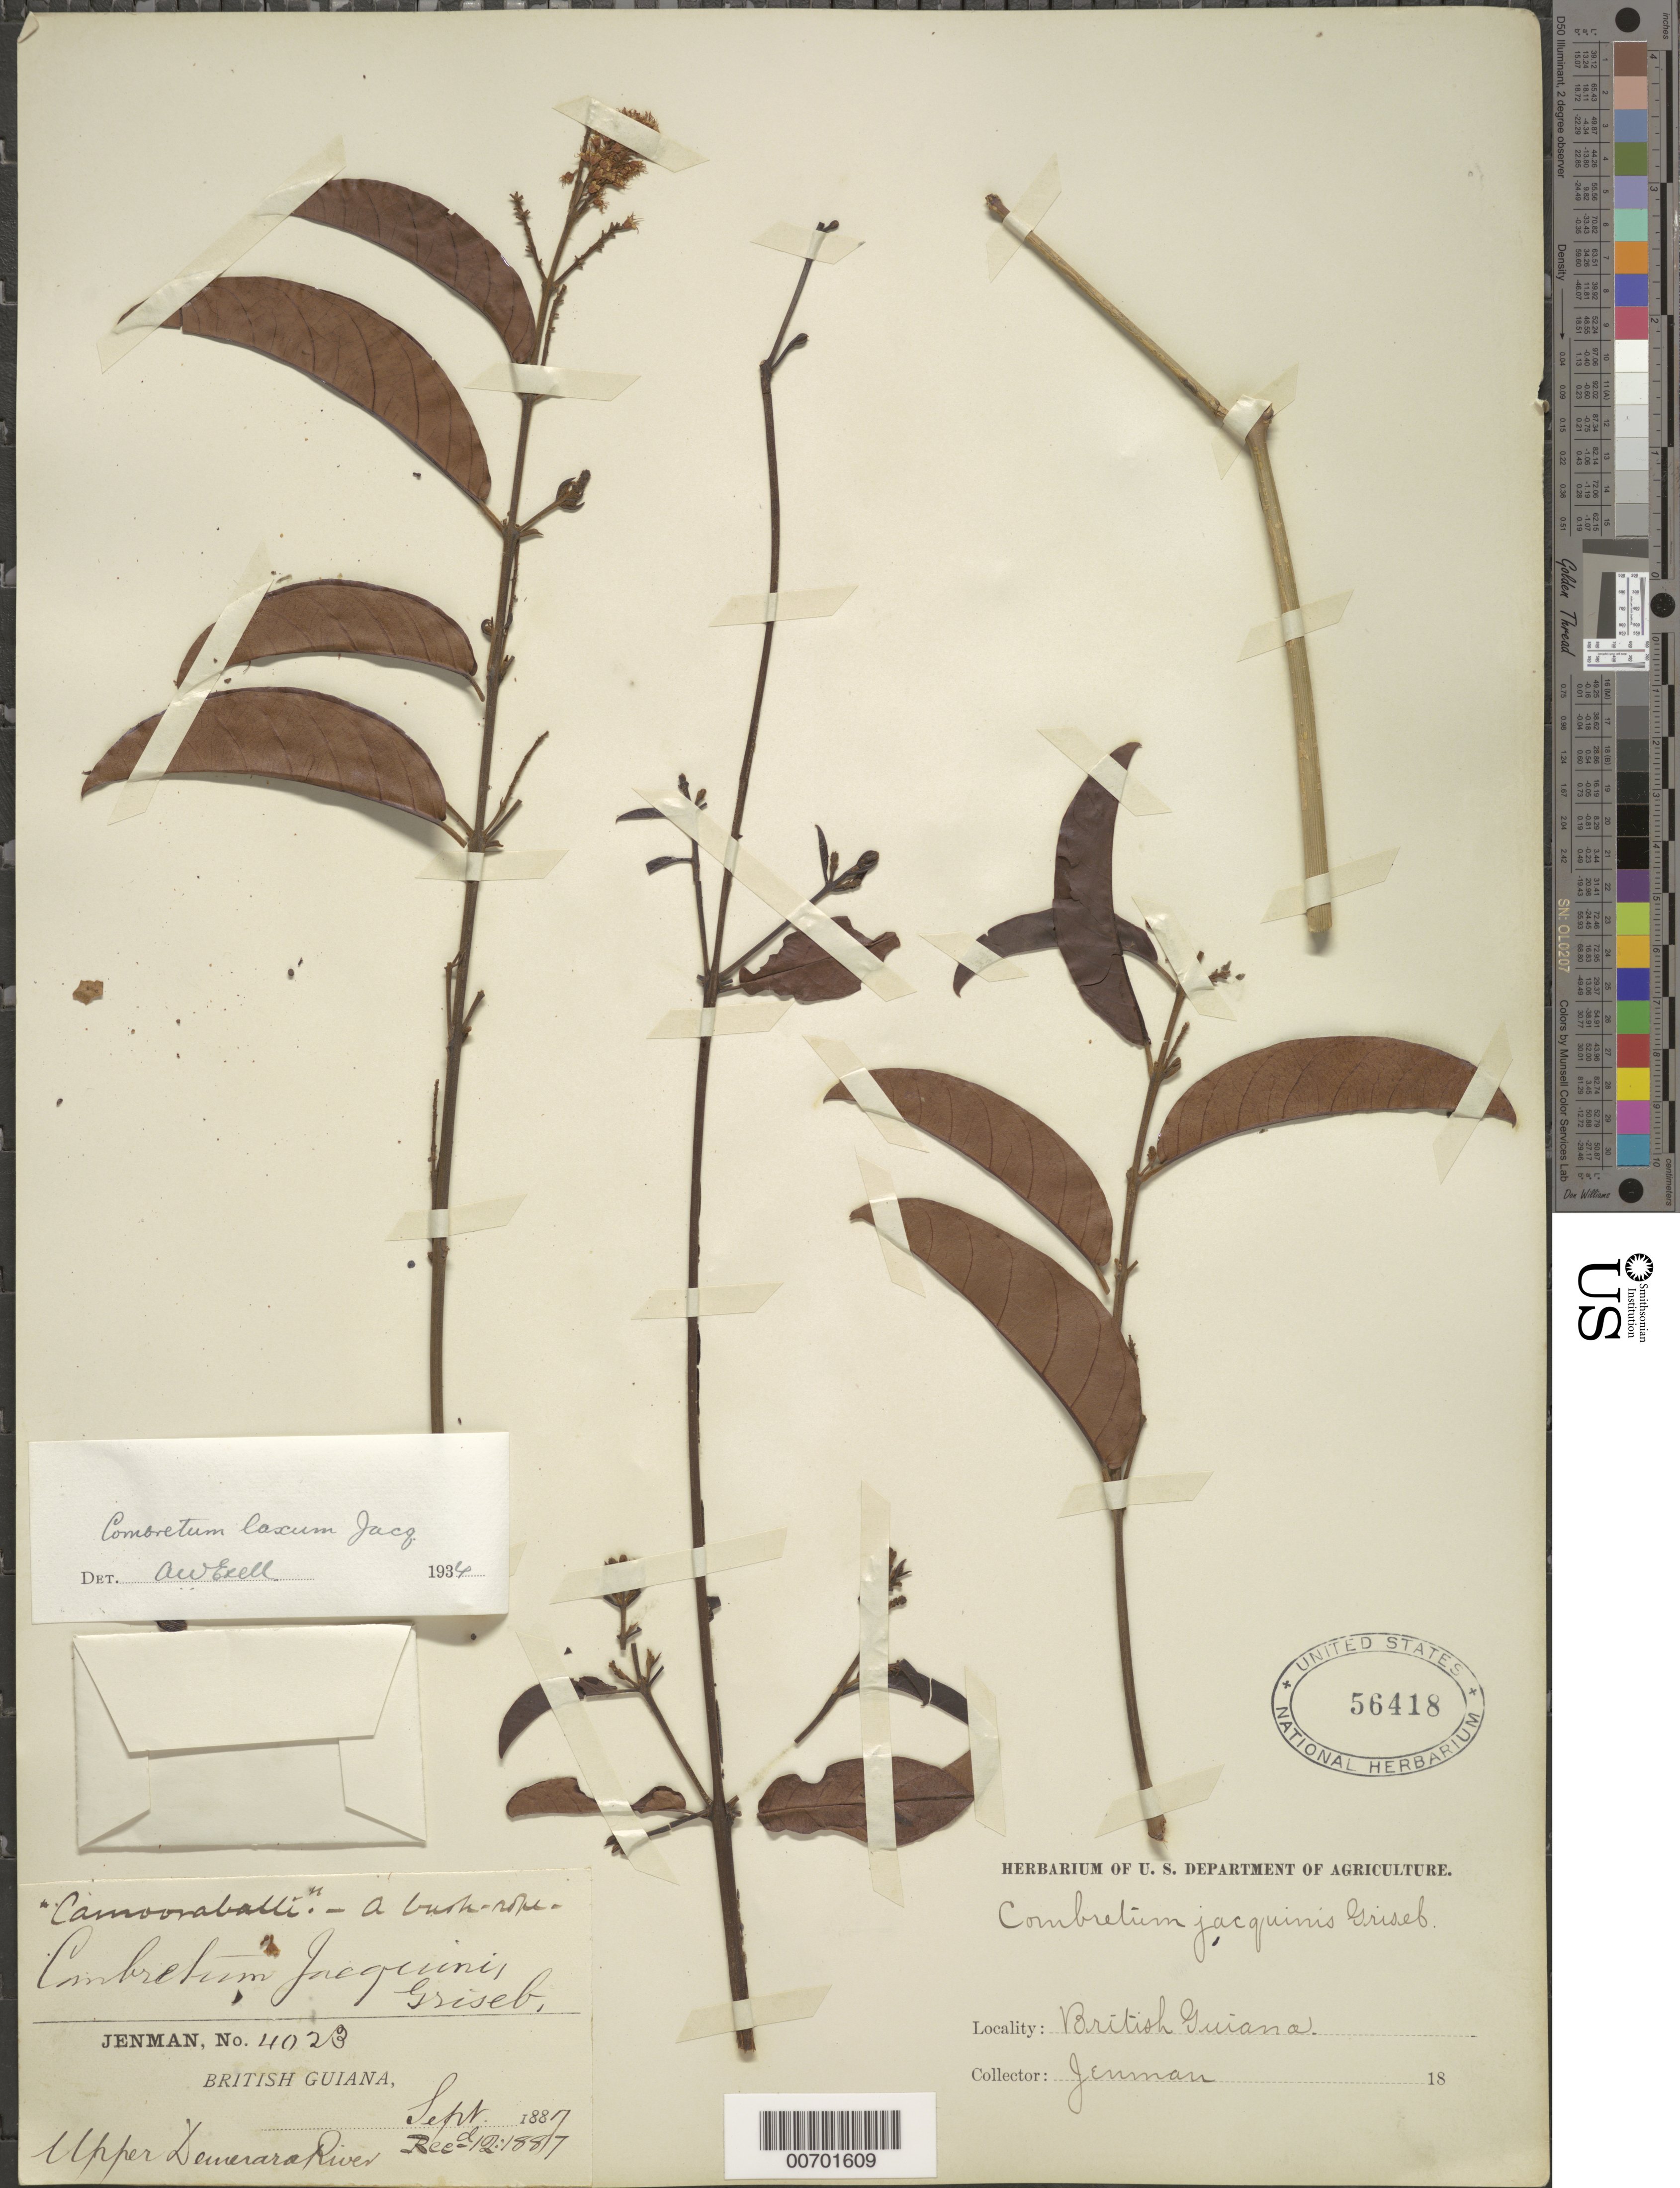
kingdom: Plantae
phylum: Tracheophyta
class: Magnoliopsida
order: Myrtales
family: Combretaceae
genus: Combretum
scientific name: Combretum laxum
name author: Jacq.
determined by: Exell, A. W.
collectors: G. S. Jenman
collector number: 4023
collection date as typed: September 1887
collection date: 1887-09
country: Guyana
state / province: U. Demerara-Berbice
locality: Upper Demerara River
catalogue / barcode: US 56418